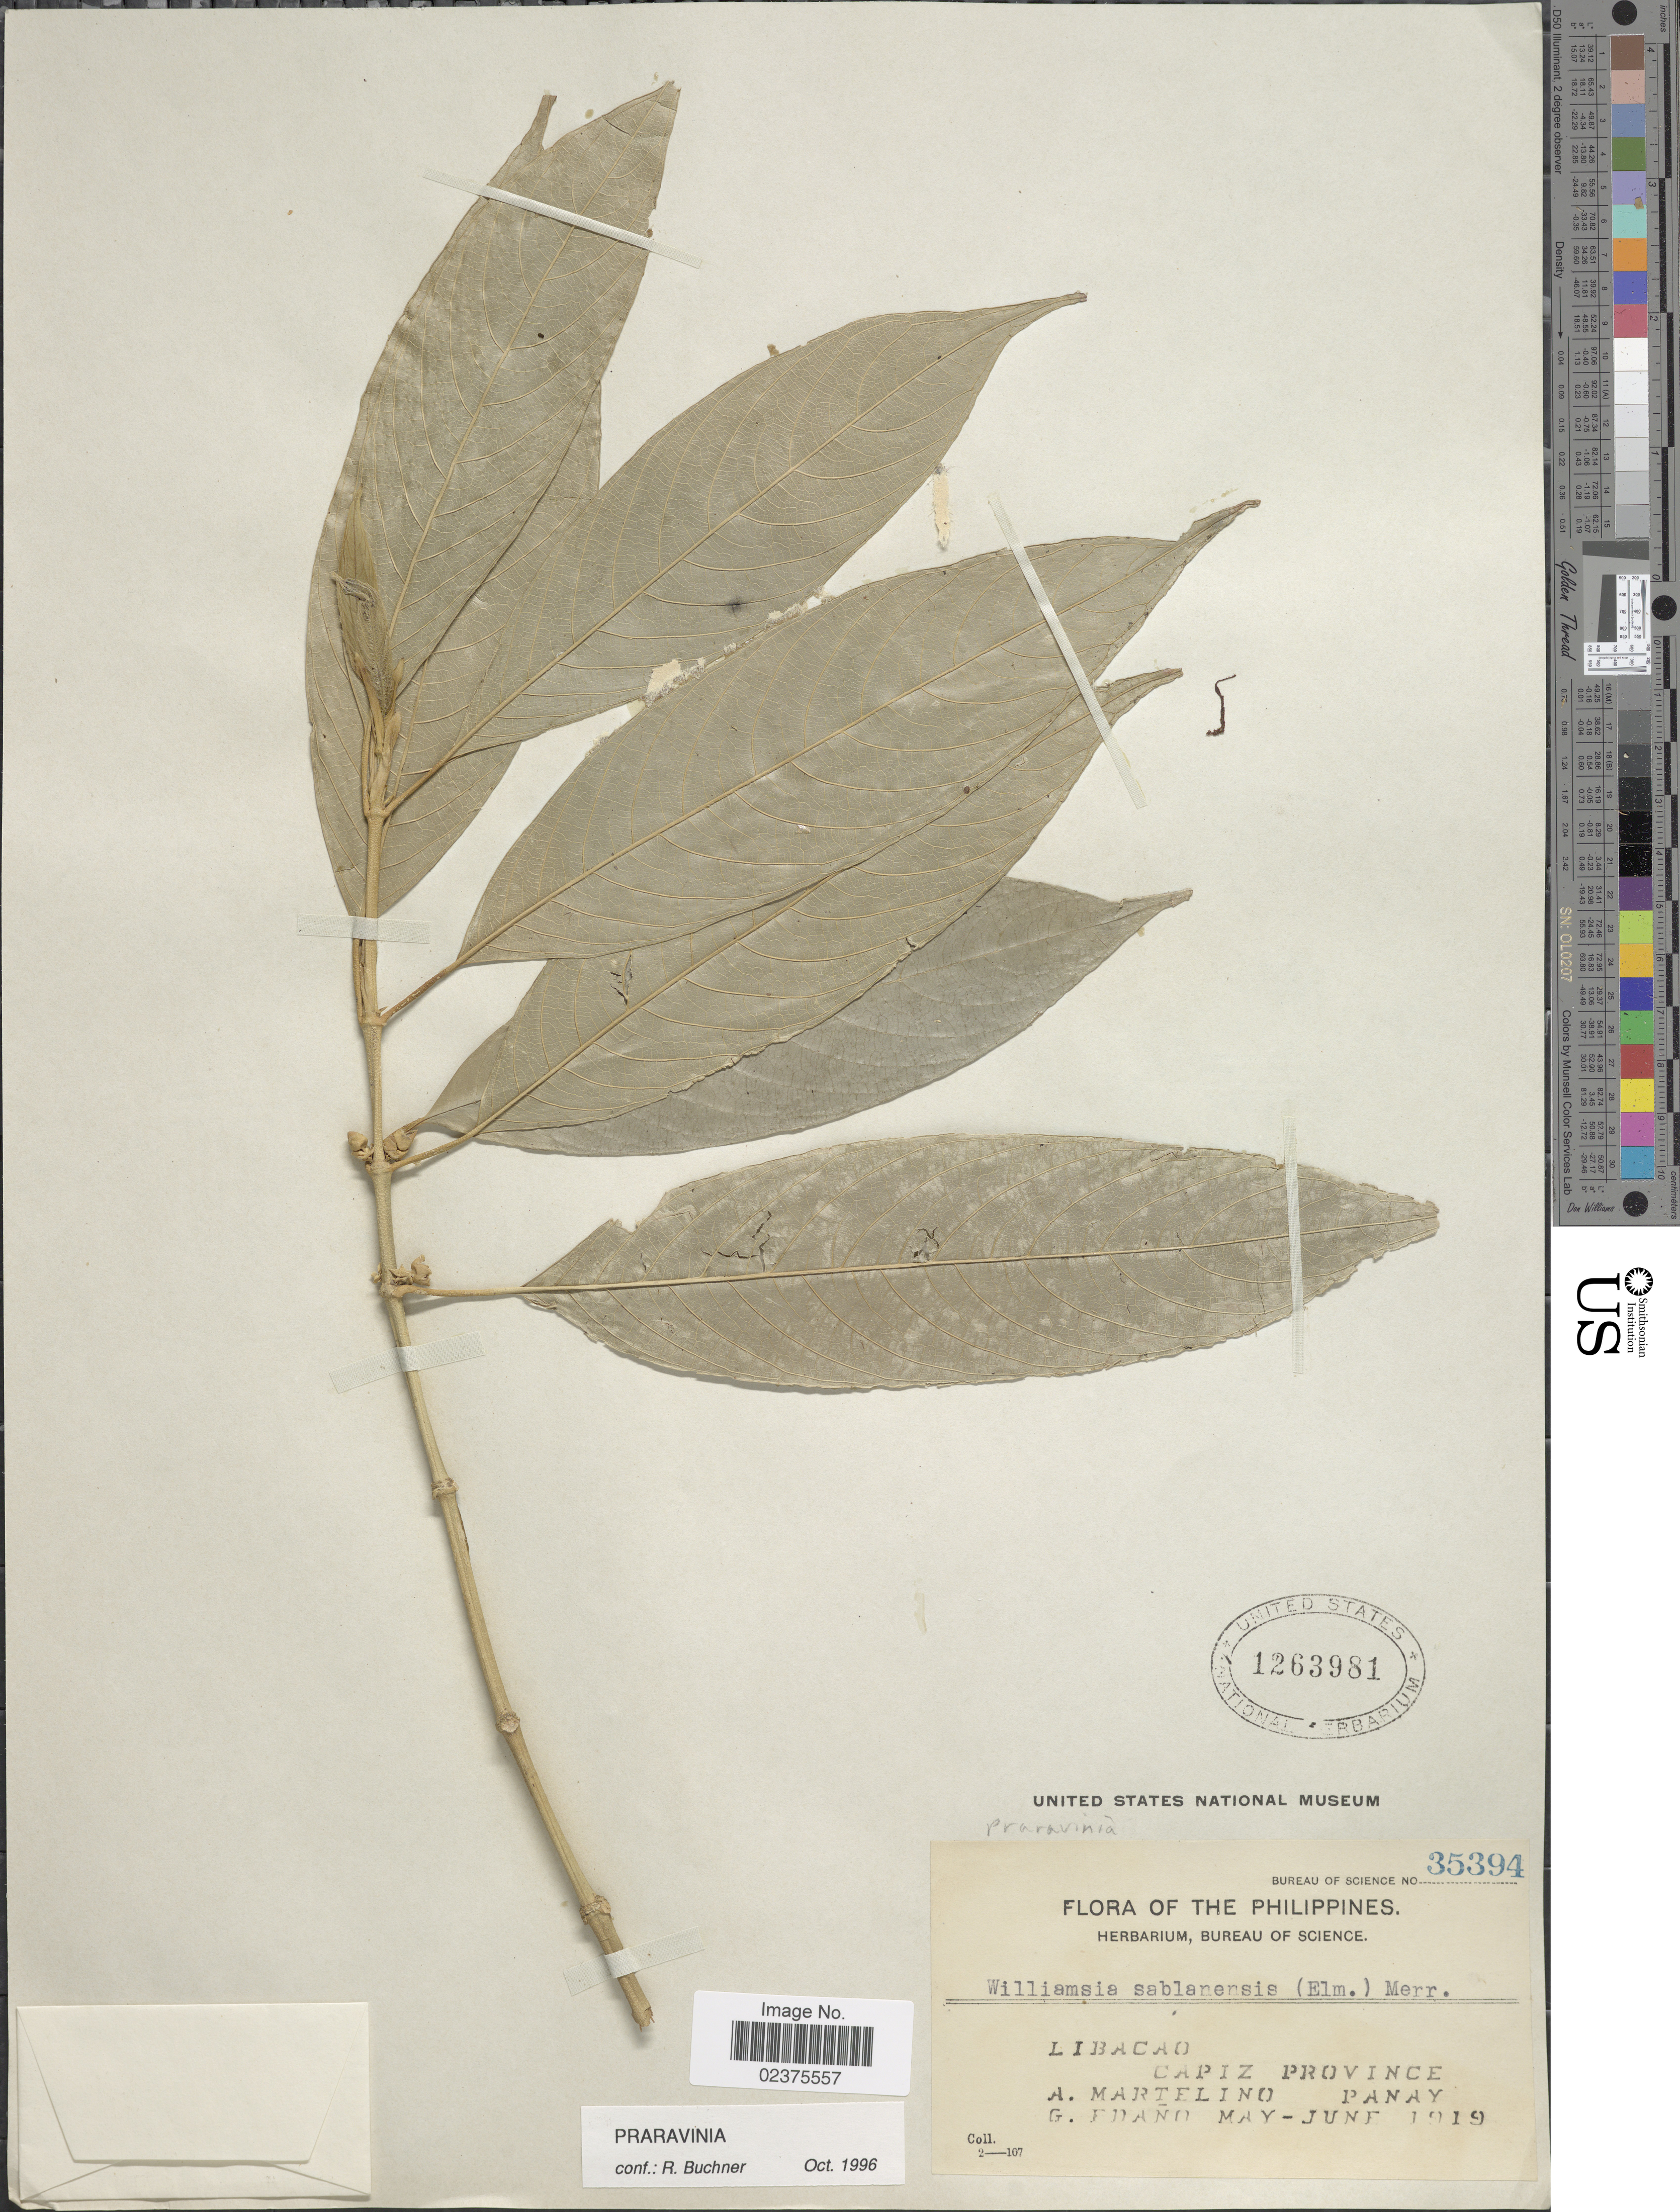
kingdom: Plantae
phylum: Tracheophyta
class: Magnoliopsida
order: Gentianales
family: Rubiaceae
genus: Praravinia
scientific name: Praravinia sp.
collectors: A. Martelino & G. E. Edaño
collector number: Bureau of Science 35394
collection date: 1919-05/1919-06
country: Philippines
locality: Libacao, Capiz Province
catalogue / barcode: US 1263981